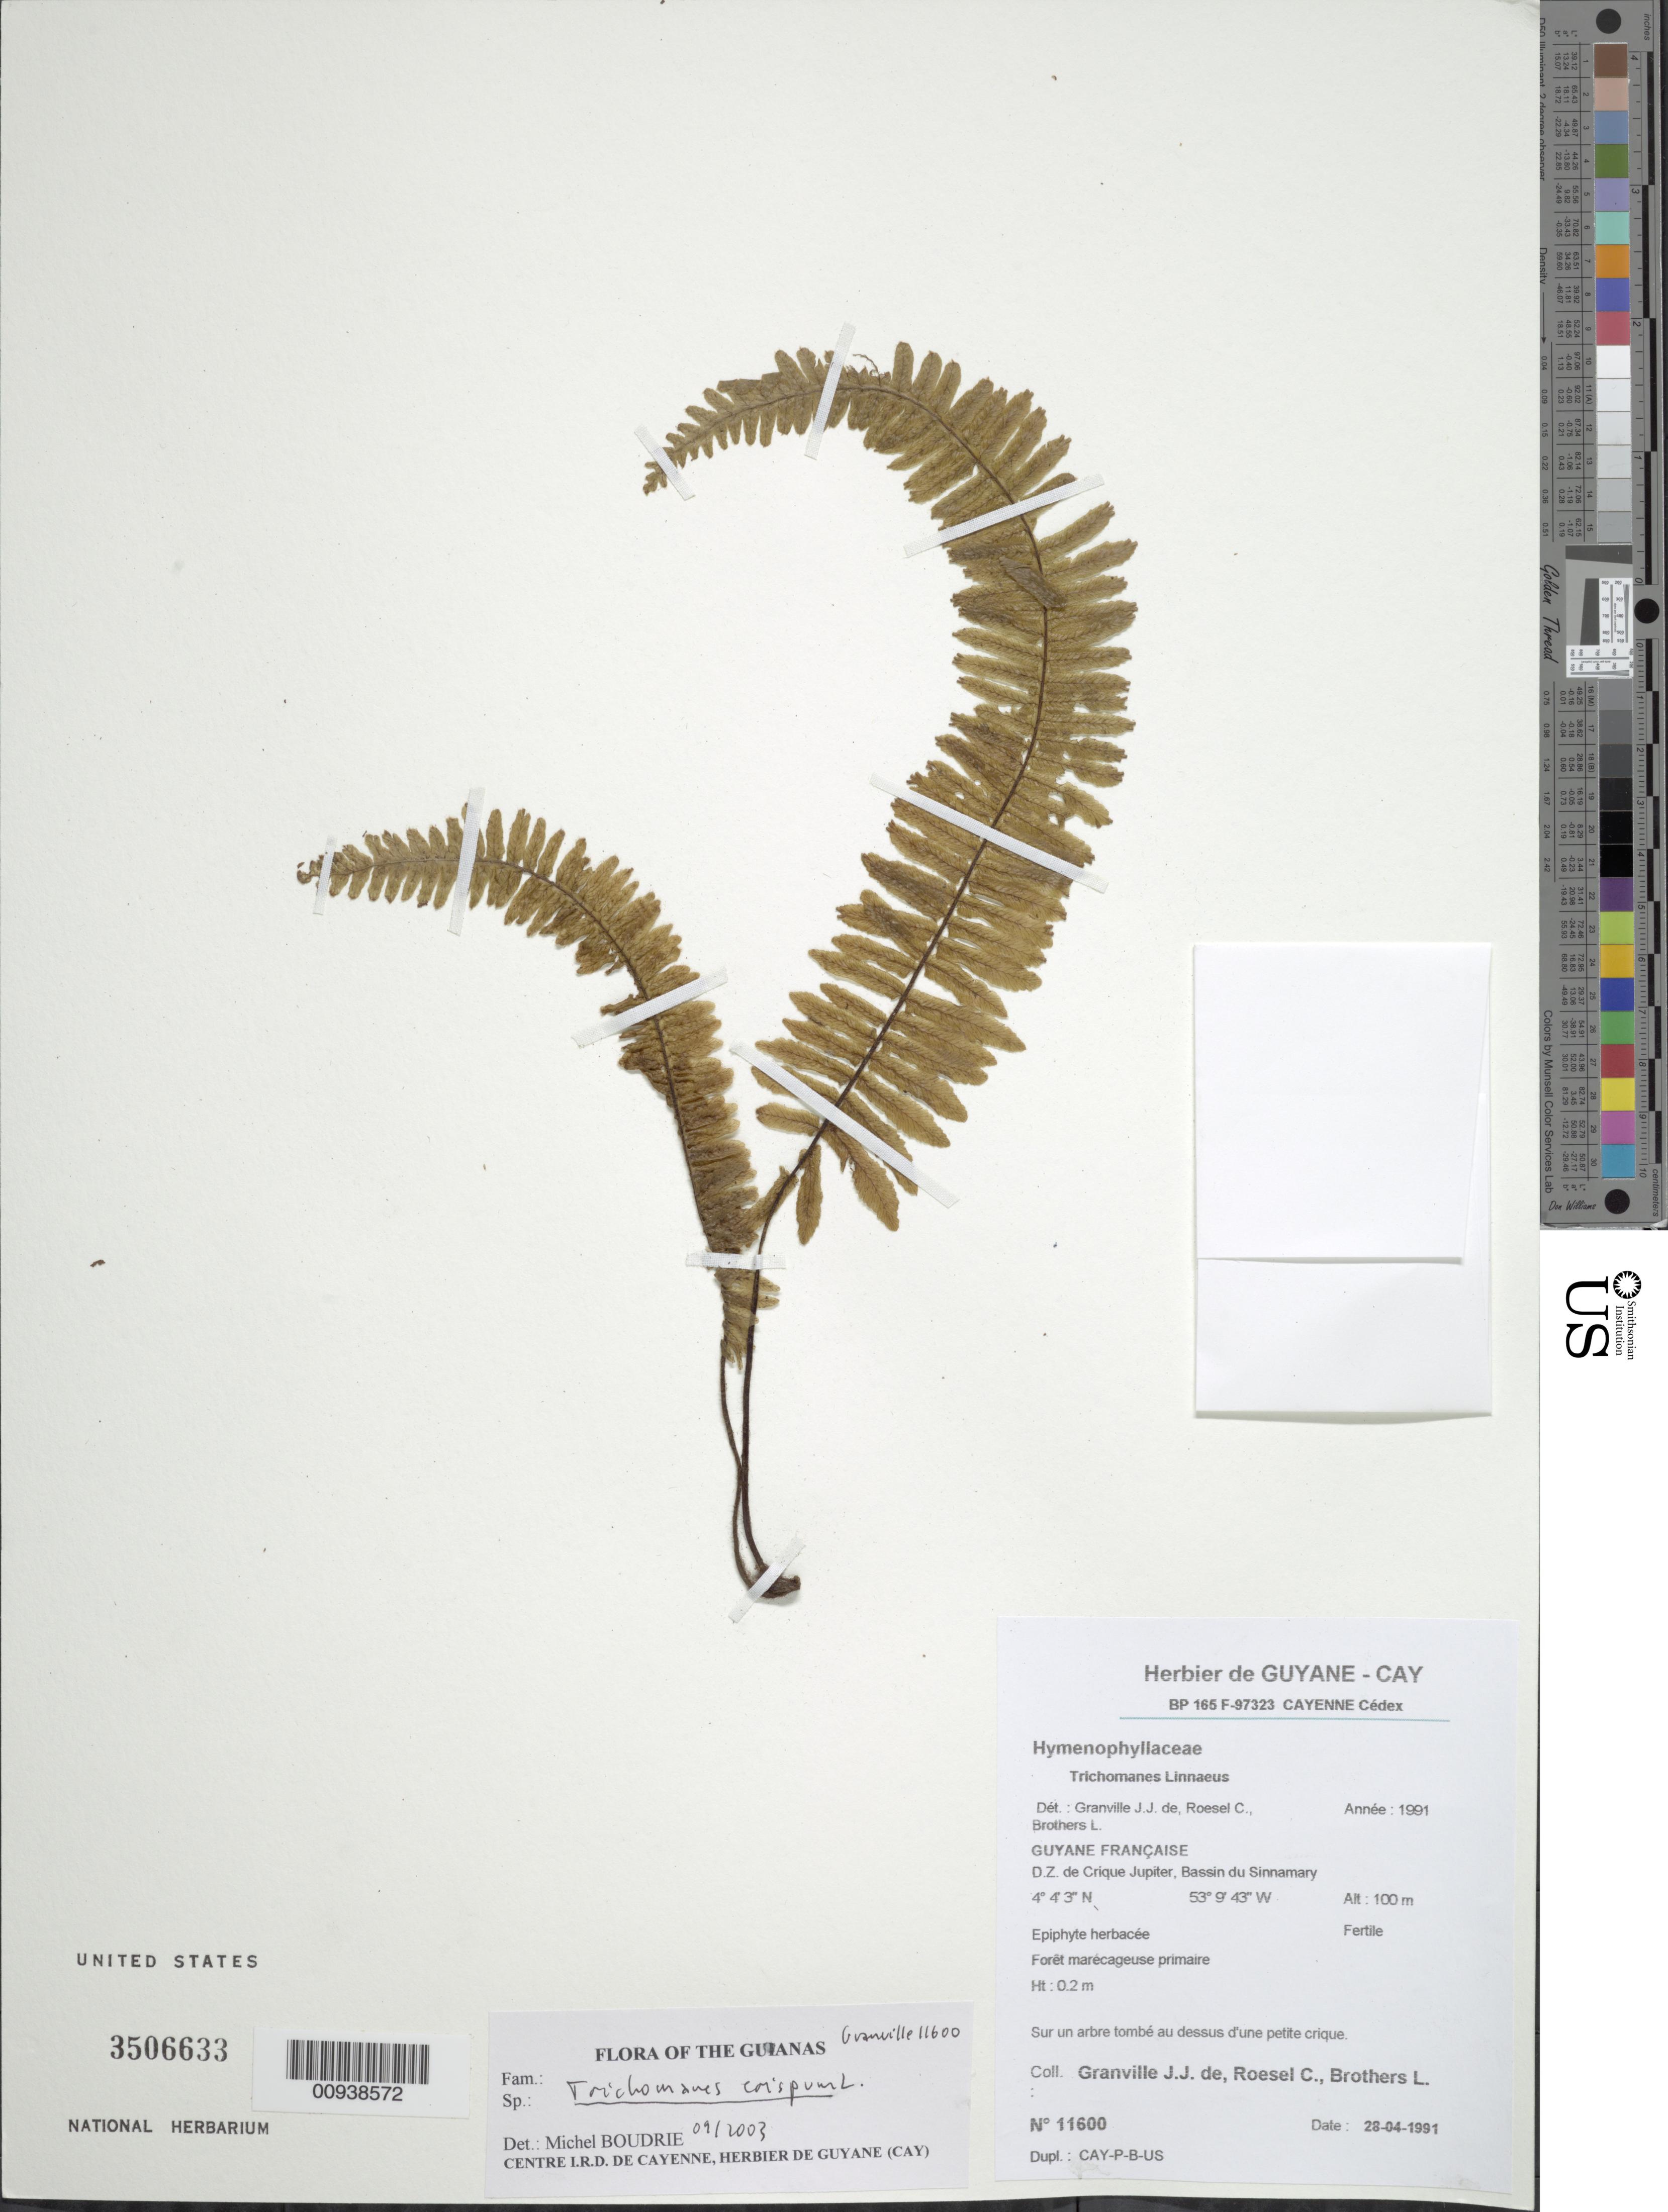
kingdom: Plantae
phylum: Tracheophyta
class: Polypodiopsida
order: Hymenophyllales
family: Hymenophyllaceae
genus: Trichomanes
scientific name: Trichomanes crispum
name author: L.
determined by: Boudrie, M.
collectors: J.-J. de Granville, C. S. Roesel & L. Brothers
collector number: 11600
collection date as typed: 28-Apr-91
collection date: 1991-04-28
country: French Guiana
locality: D.Z. de Crique Jupiter, Bassin du Sinnamary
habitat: Forêt marécageuse primaire; sur un arbre tombé su dessus d'une petite crique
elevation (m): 100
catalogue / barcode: US 3506633